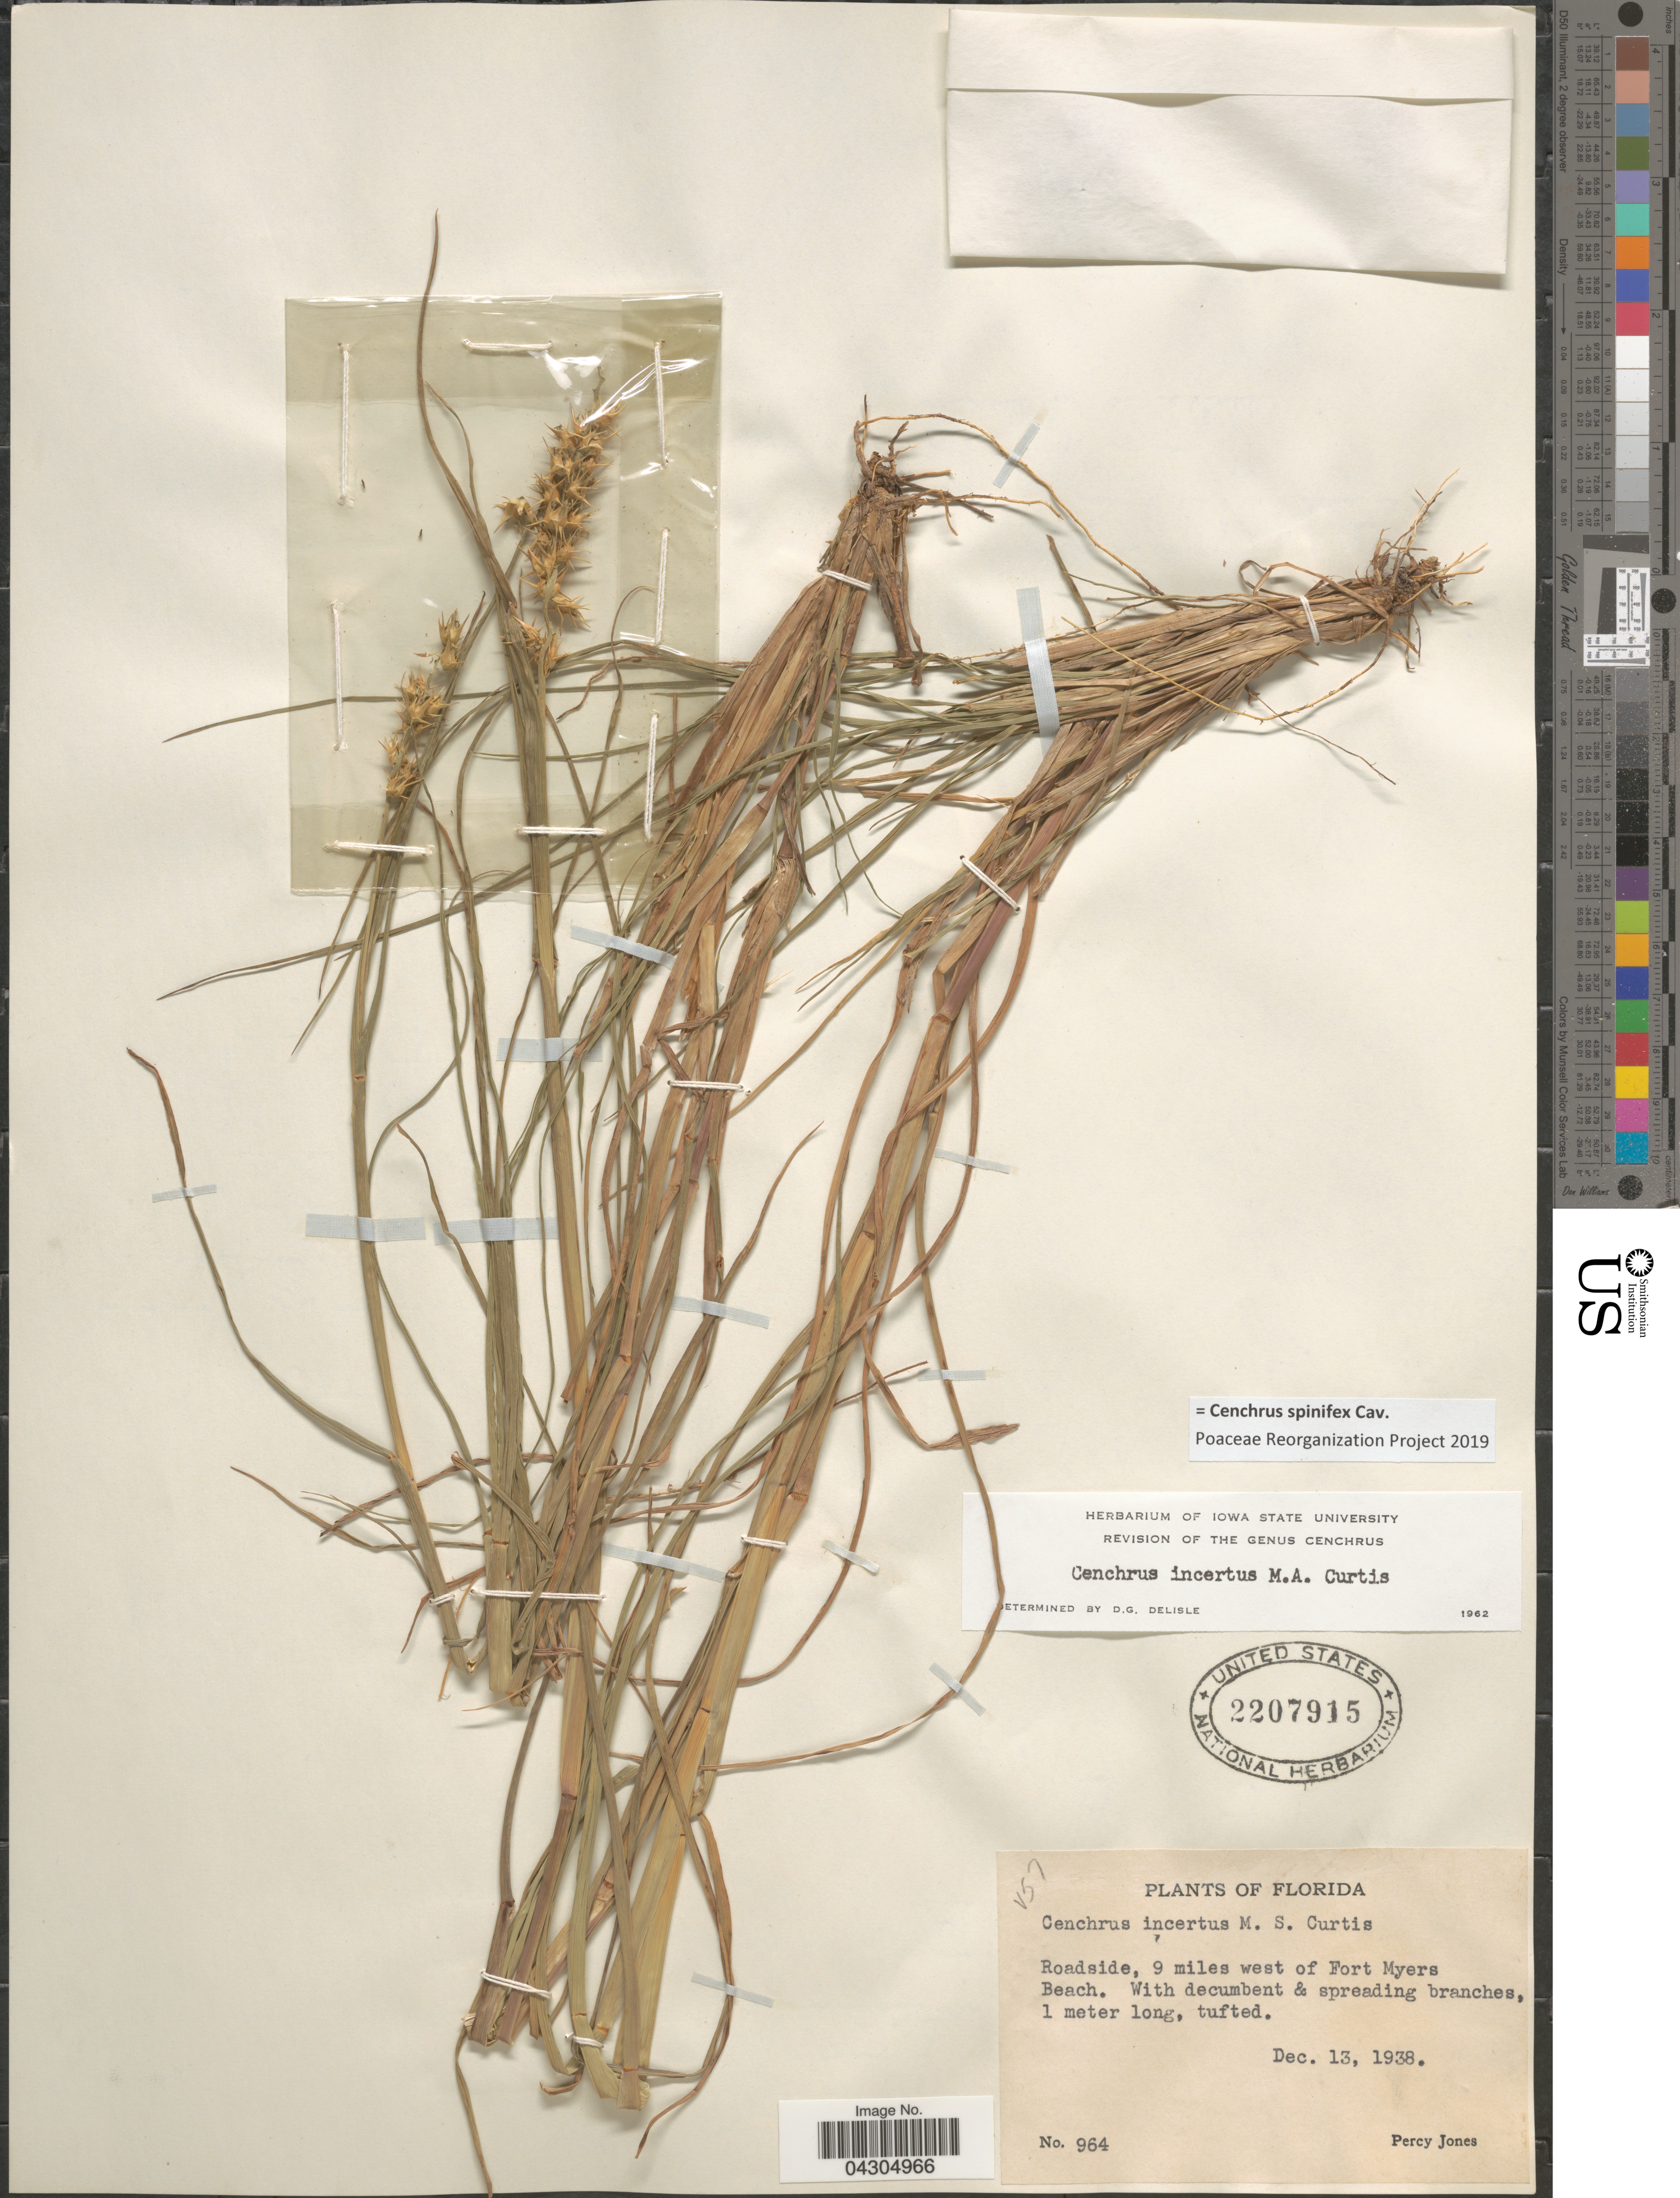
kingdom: Plantae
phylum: Tracheophyta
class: Liliopsida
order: Poales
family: Poaceae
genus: Cenchrus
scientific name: Cenchrus spinifex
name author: Cav.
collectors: P. Jones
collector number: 964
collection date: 1938-12-13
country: United States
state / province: Florida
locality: Roadside, 9 miles west of Fort Myers Beach.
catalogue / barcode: US 2207915